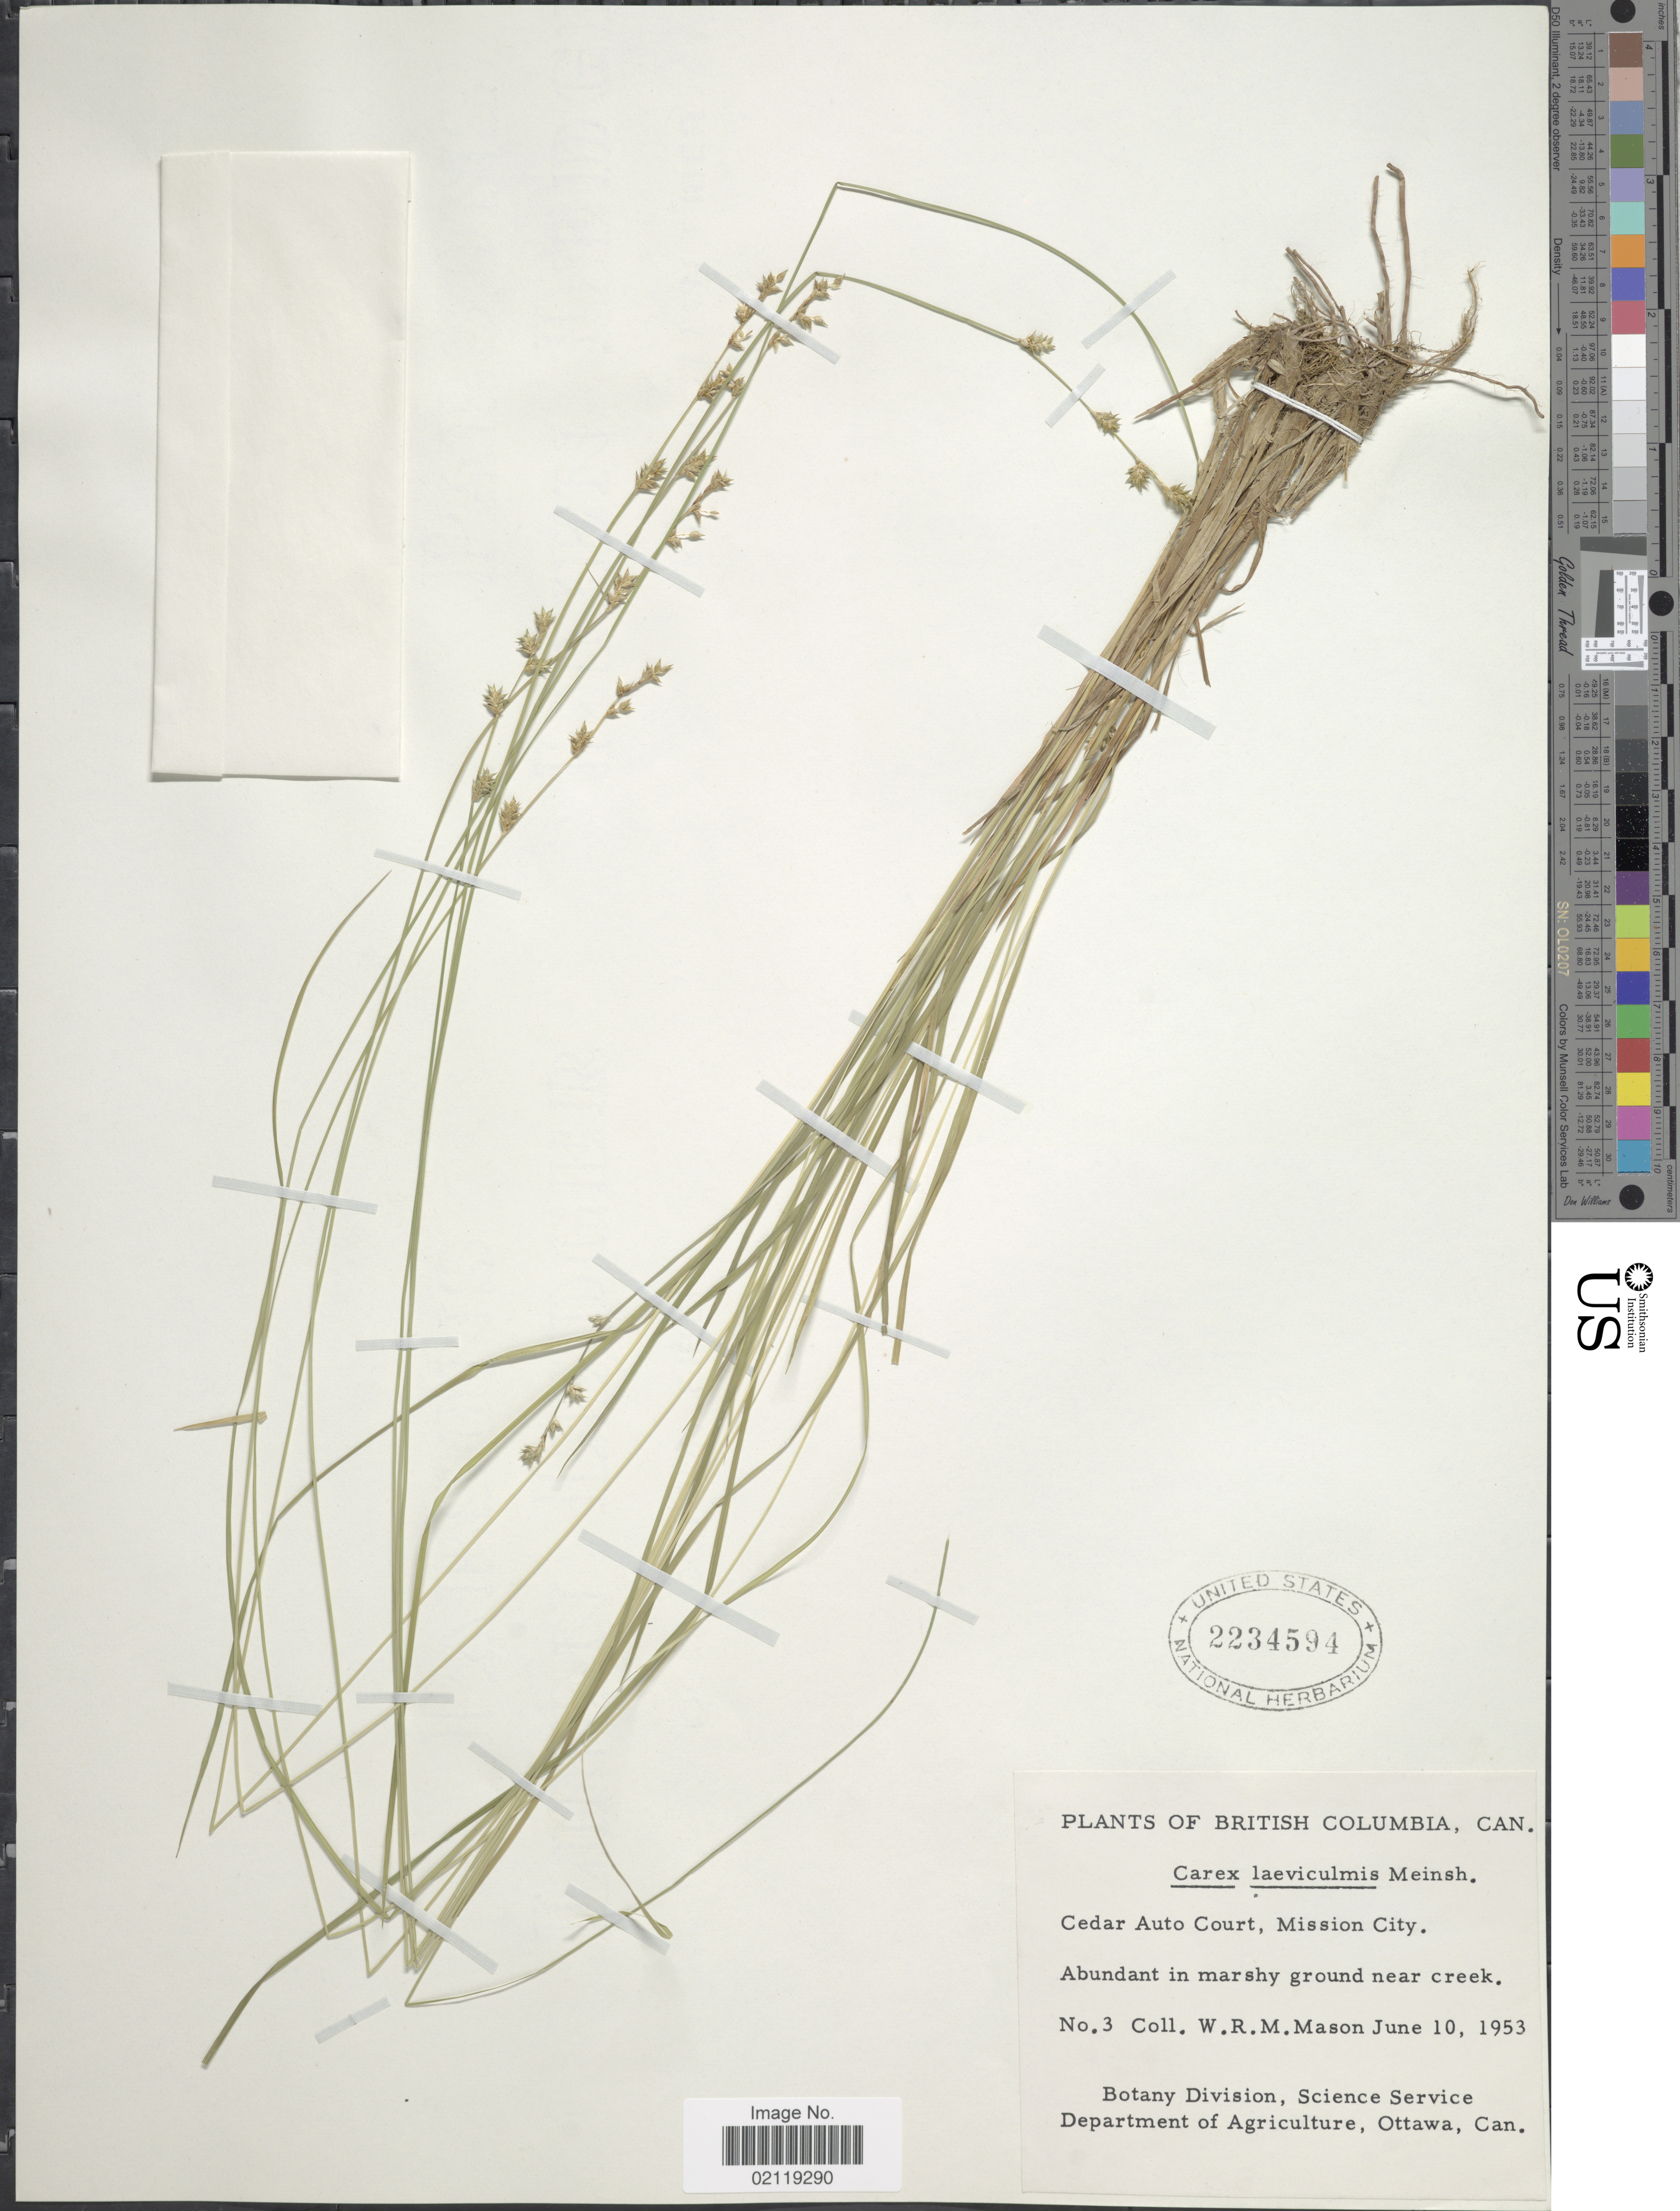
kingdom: Plantae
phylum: Tracheophyta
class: Liliopsida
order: Poales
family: Cyperaceae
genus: Carex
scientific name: Carex laeviculmis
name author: Meinsh.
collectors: W. Mason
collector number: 3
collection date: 1953-06-10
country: Canada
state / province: British Columbia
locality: Cedar Auto court, Mission City. Abundant in marshy ground near creek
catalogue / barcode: US 2234594